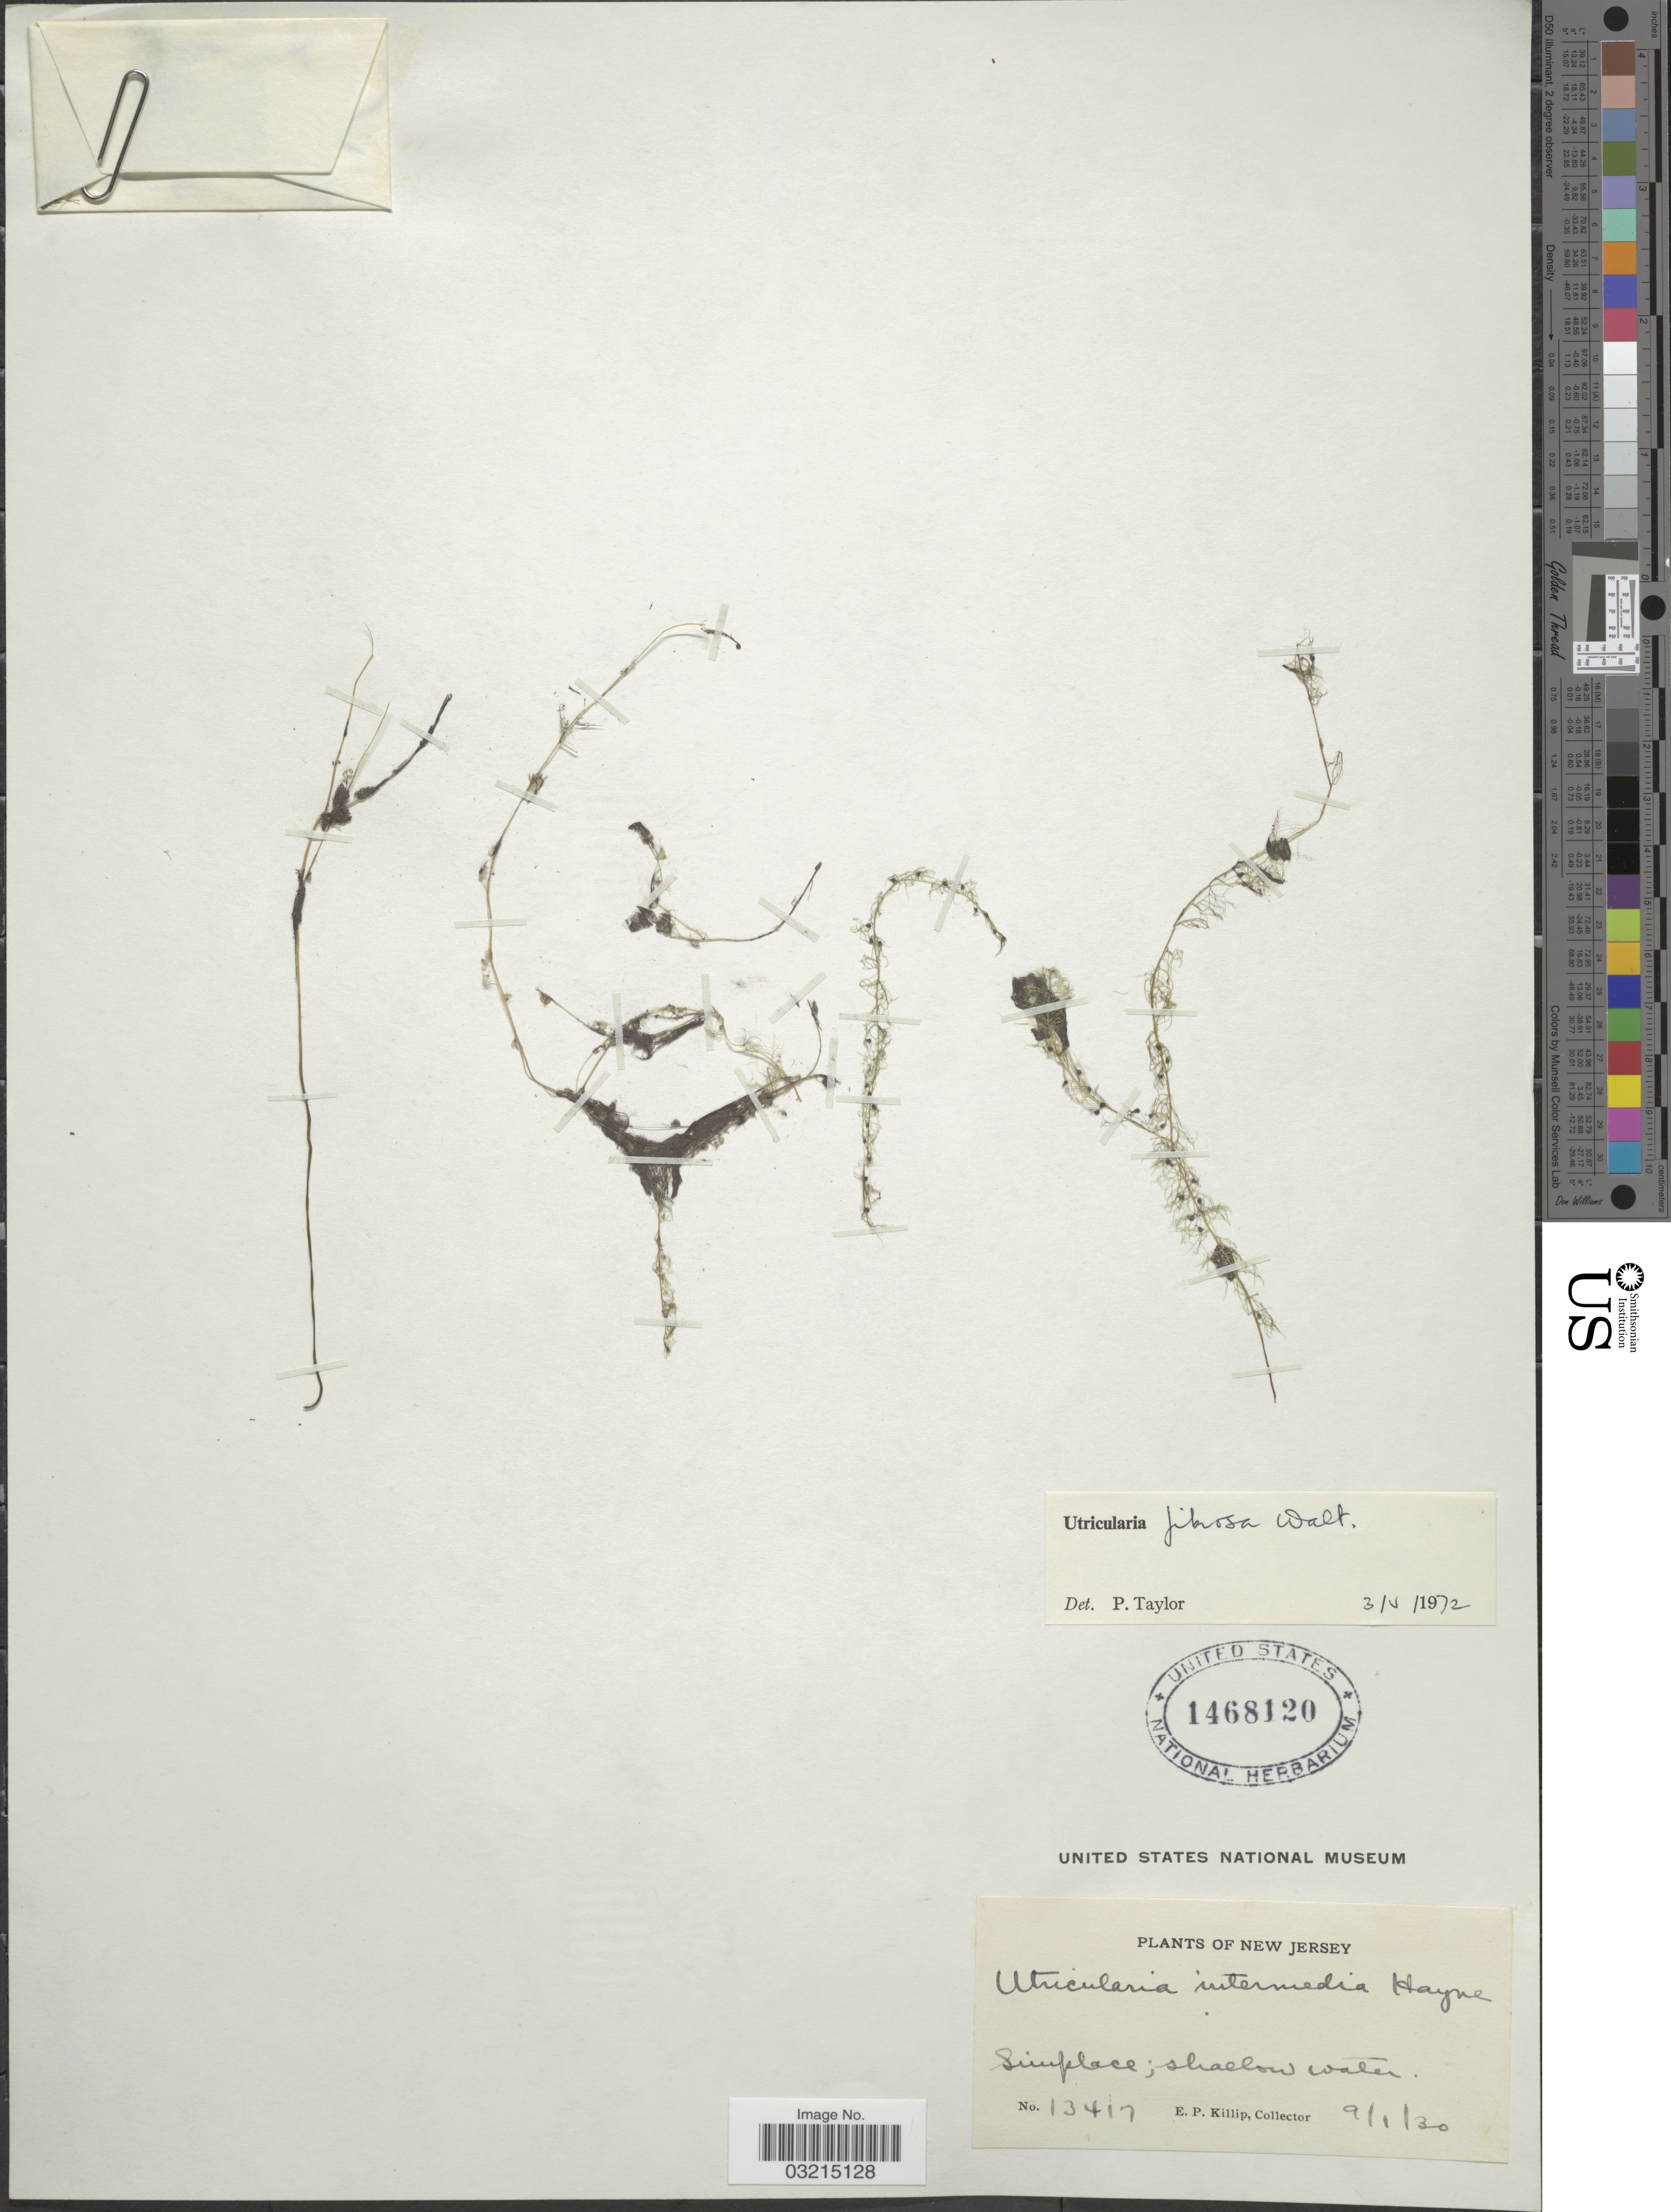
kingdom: Plantae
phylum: Tracheophyta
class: Magnoliopsida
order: Lamiales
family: Lentibulariaceae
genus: Utricularia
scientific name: Utricularia gibba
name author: L.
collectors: E. P. Killip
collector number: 13417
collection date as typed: Transcribed d/m/y: 1/9/30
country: United States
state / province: New Jersey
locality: Simplace; shallow water.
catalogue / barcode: US 1468120